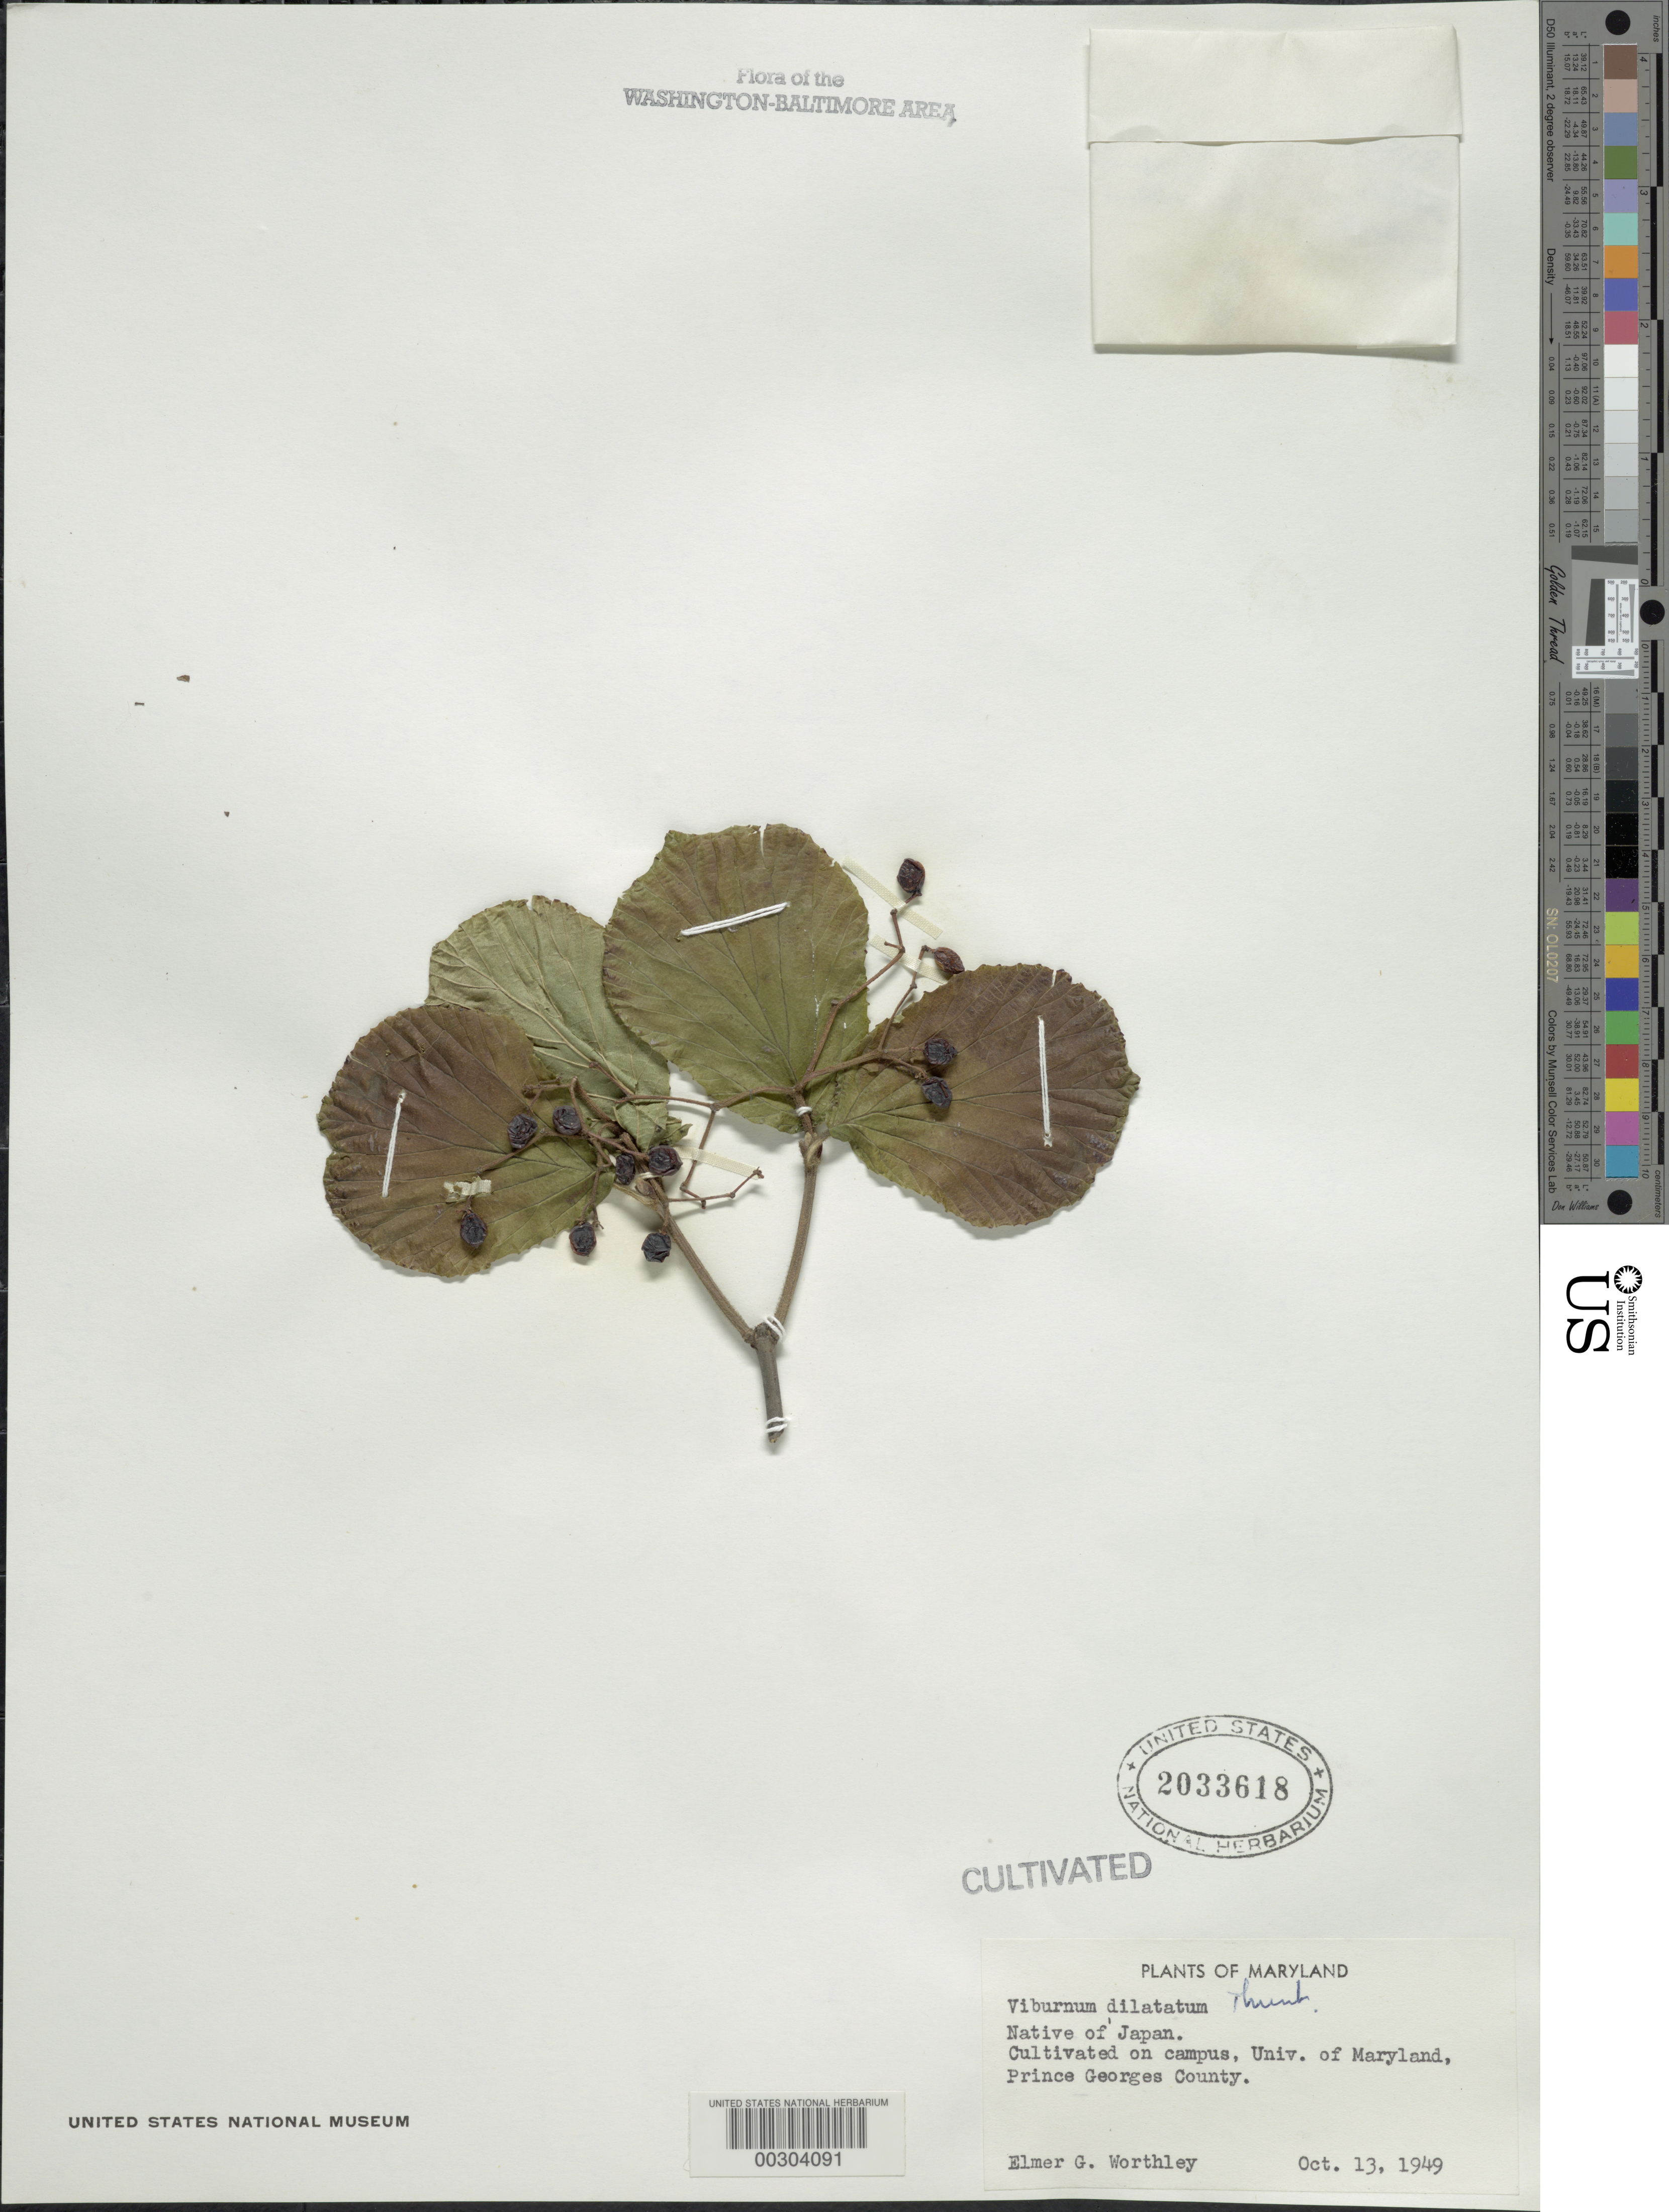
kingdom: Plantae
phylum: Tracheophyta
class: Magnoliopsida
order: Dipsacales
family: Viburnaceae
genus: Viburnum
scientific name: Viburnum dilatatum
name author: Thunb.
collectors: E. Worthley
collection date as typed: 13 Oct 1949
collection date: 1949-10-13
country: United States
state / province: Maryland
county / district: Prince George's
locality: College Park, Campus, Univ. of Maryland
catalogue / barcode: US 2033618